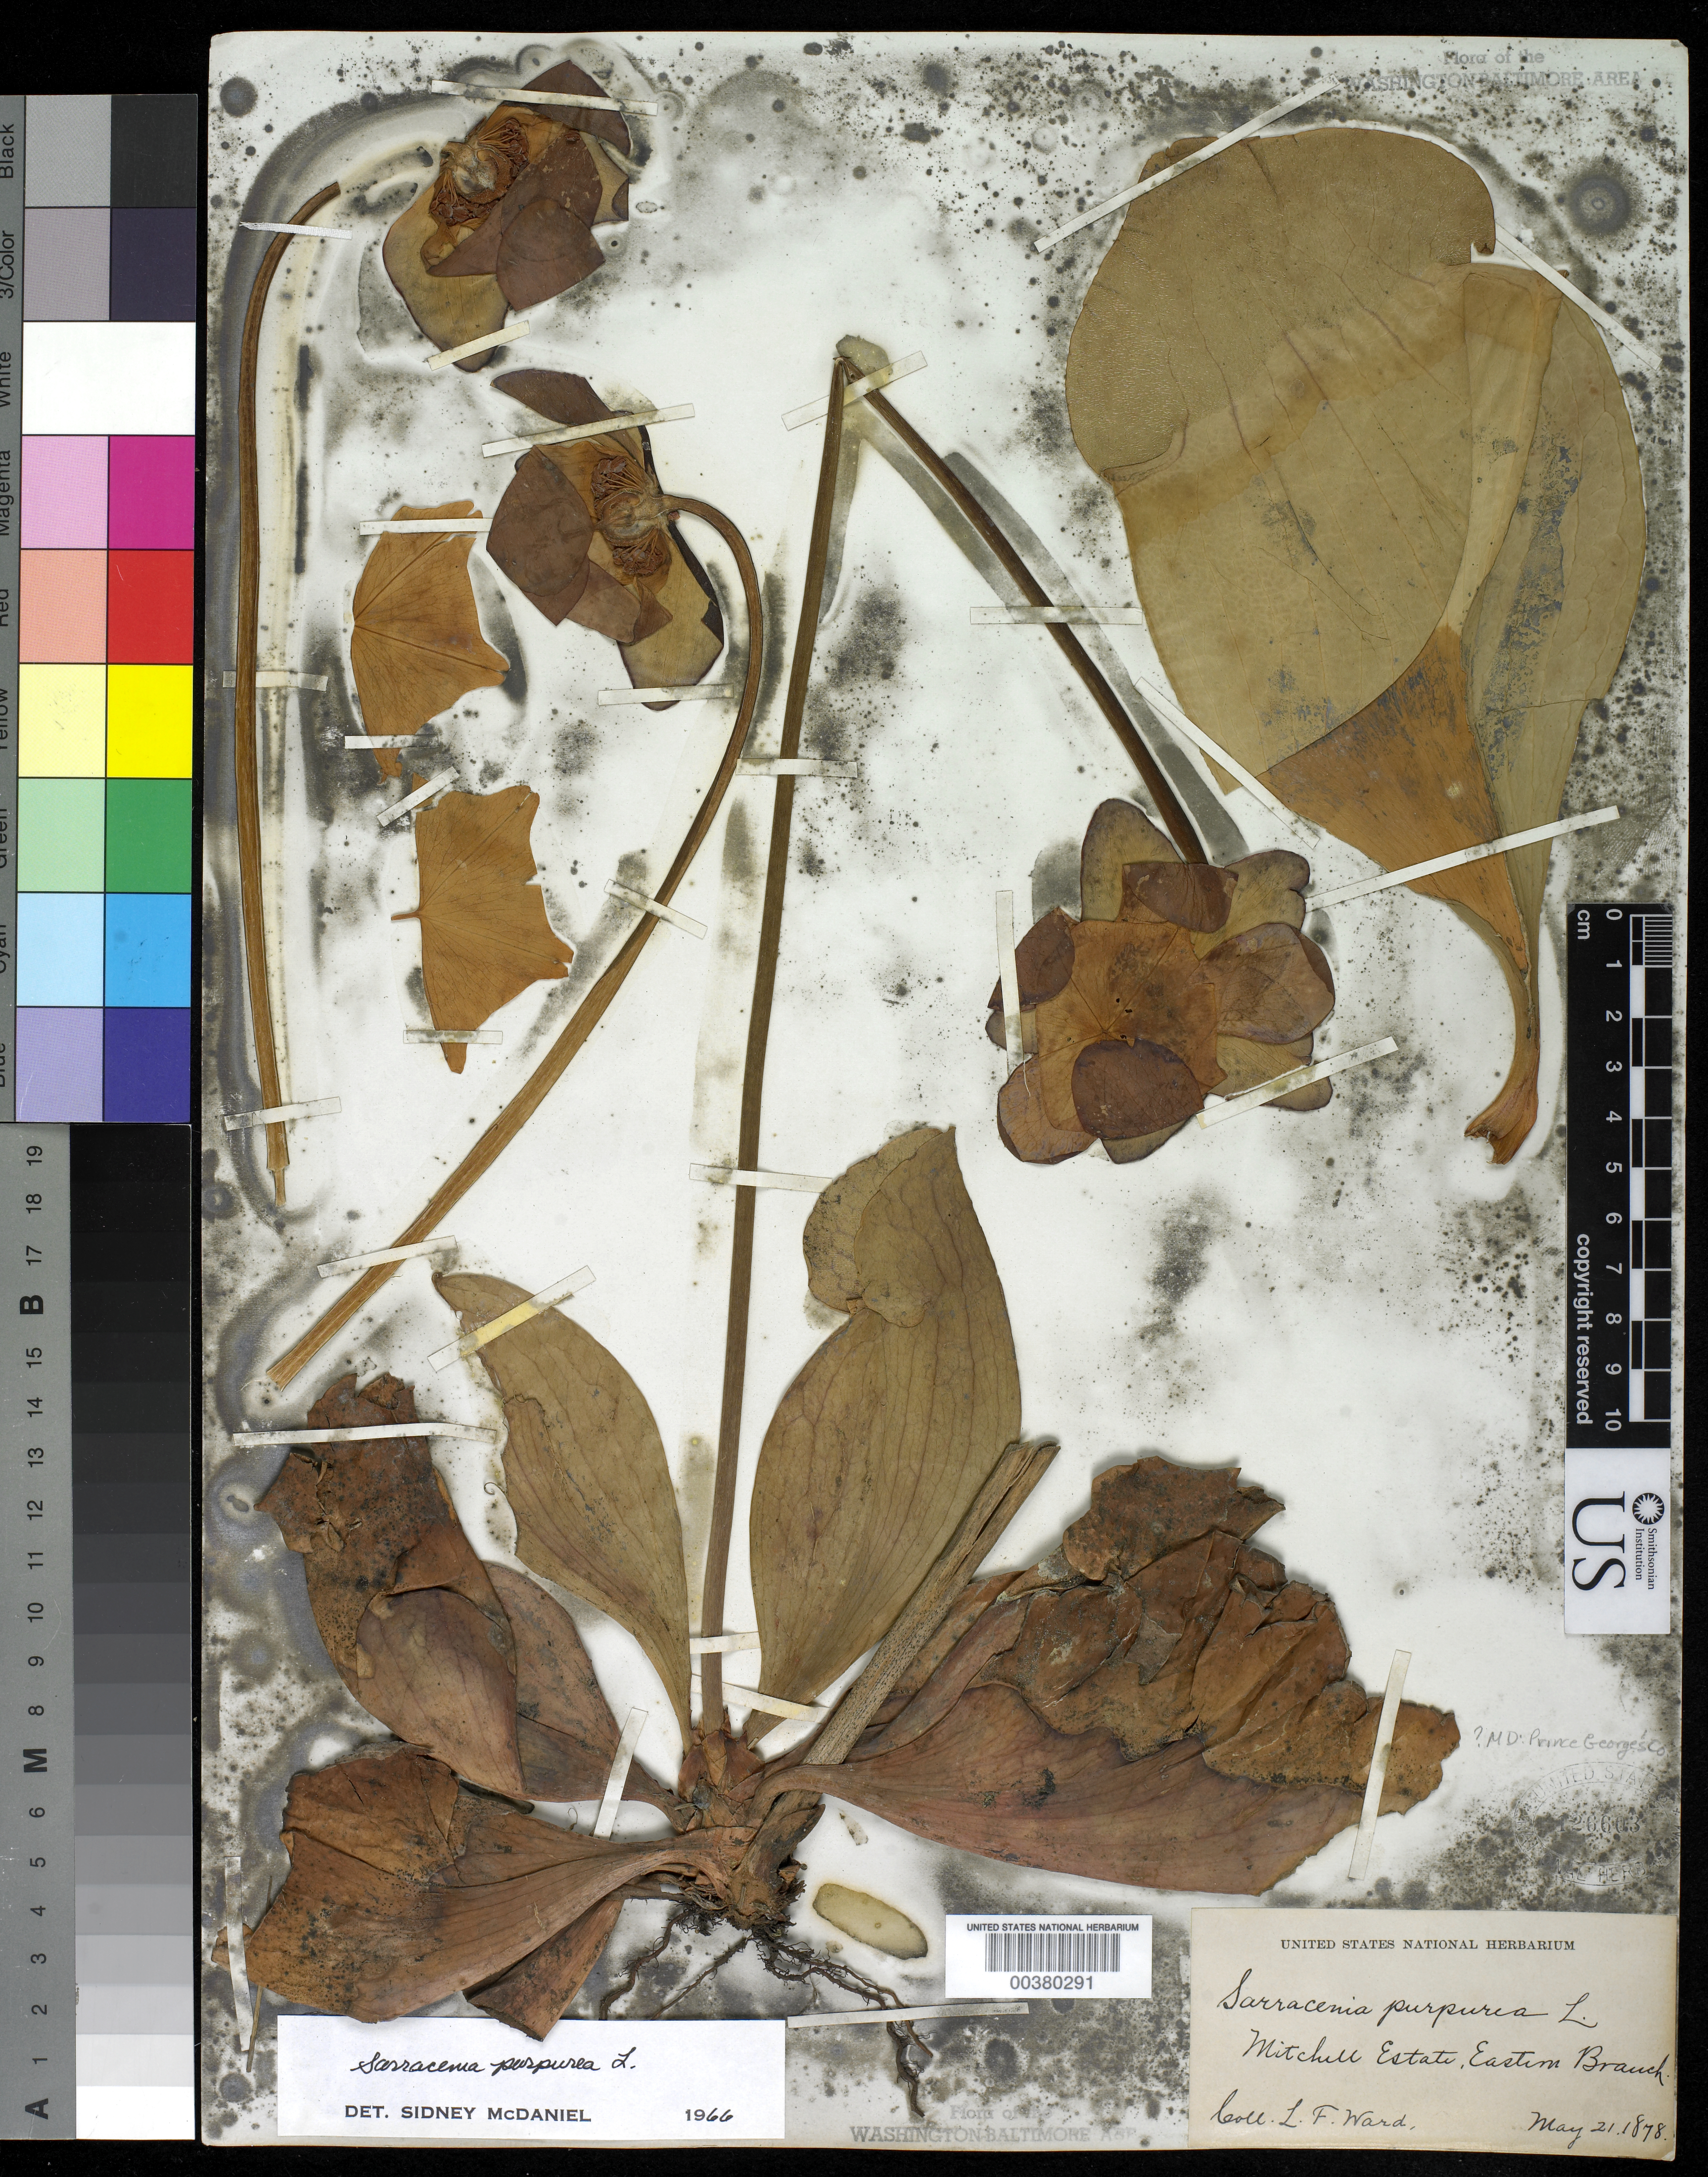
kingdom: Plantae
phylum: Tracheophyta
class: Magnoliopsida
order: Ericales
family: Sarraceniaceae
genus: Sarracenia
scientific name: Sarracenia purpurea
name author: L.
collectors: L. F. Ward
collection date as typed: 21 May 1878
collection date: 1878-05-21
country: United States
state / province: District of Columbia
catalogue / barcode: US 126603